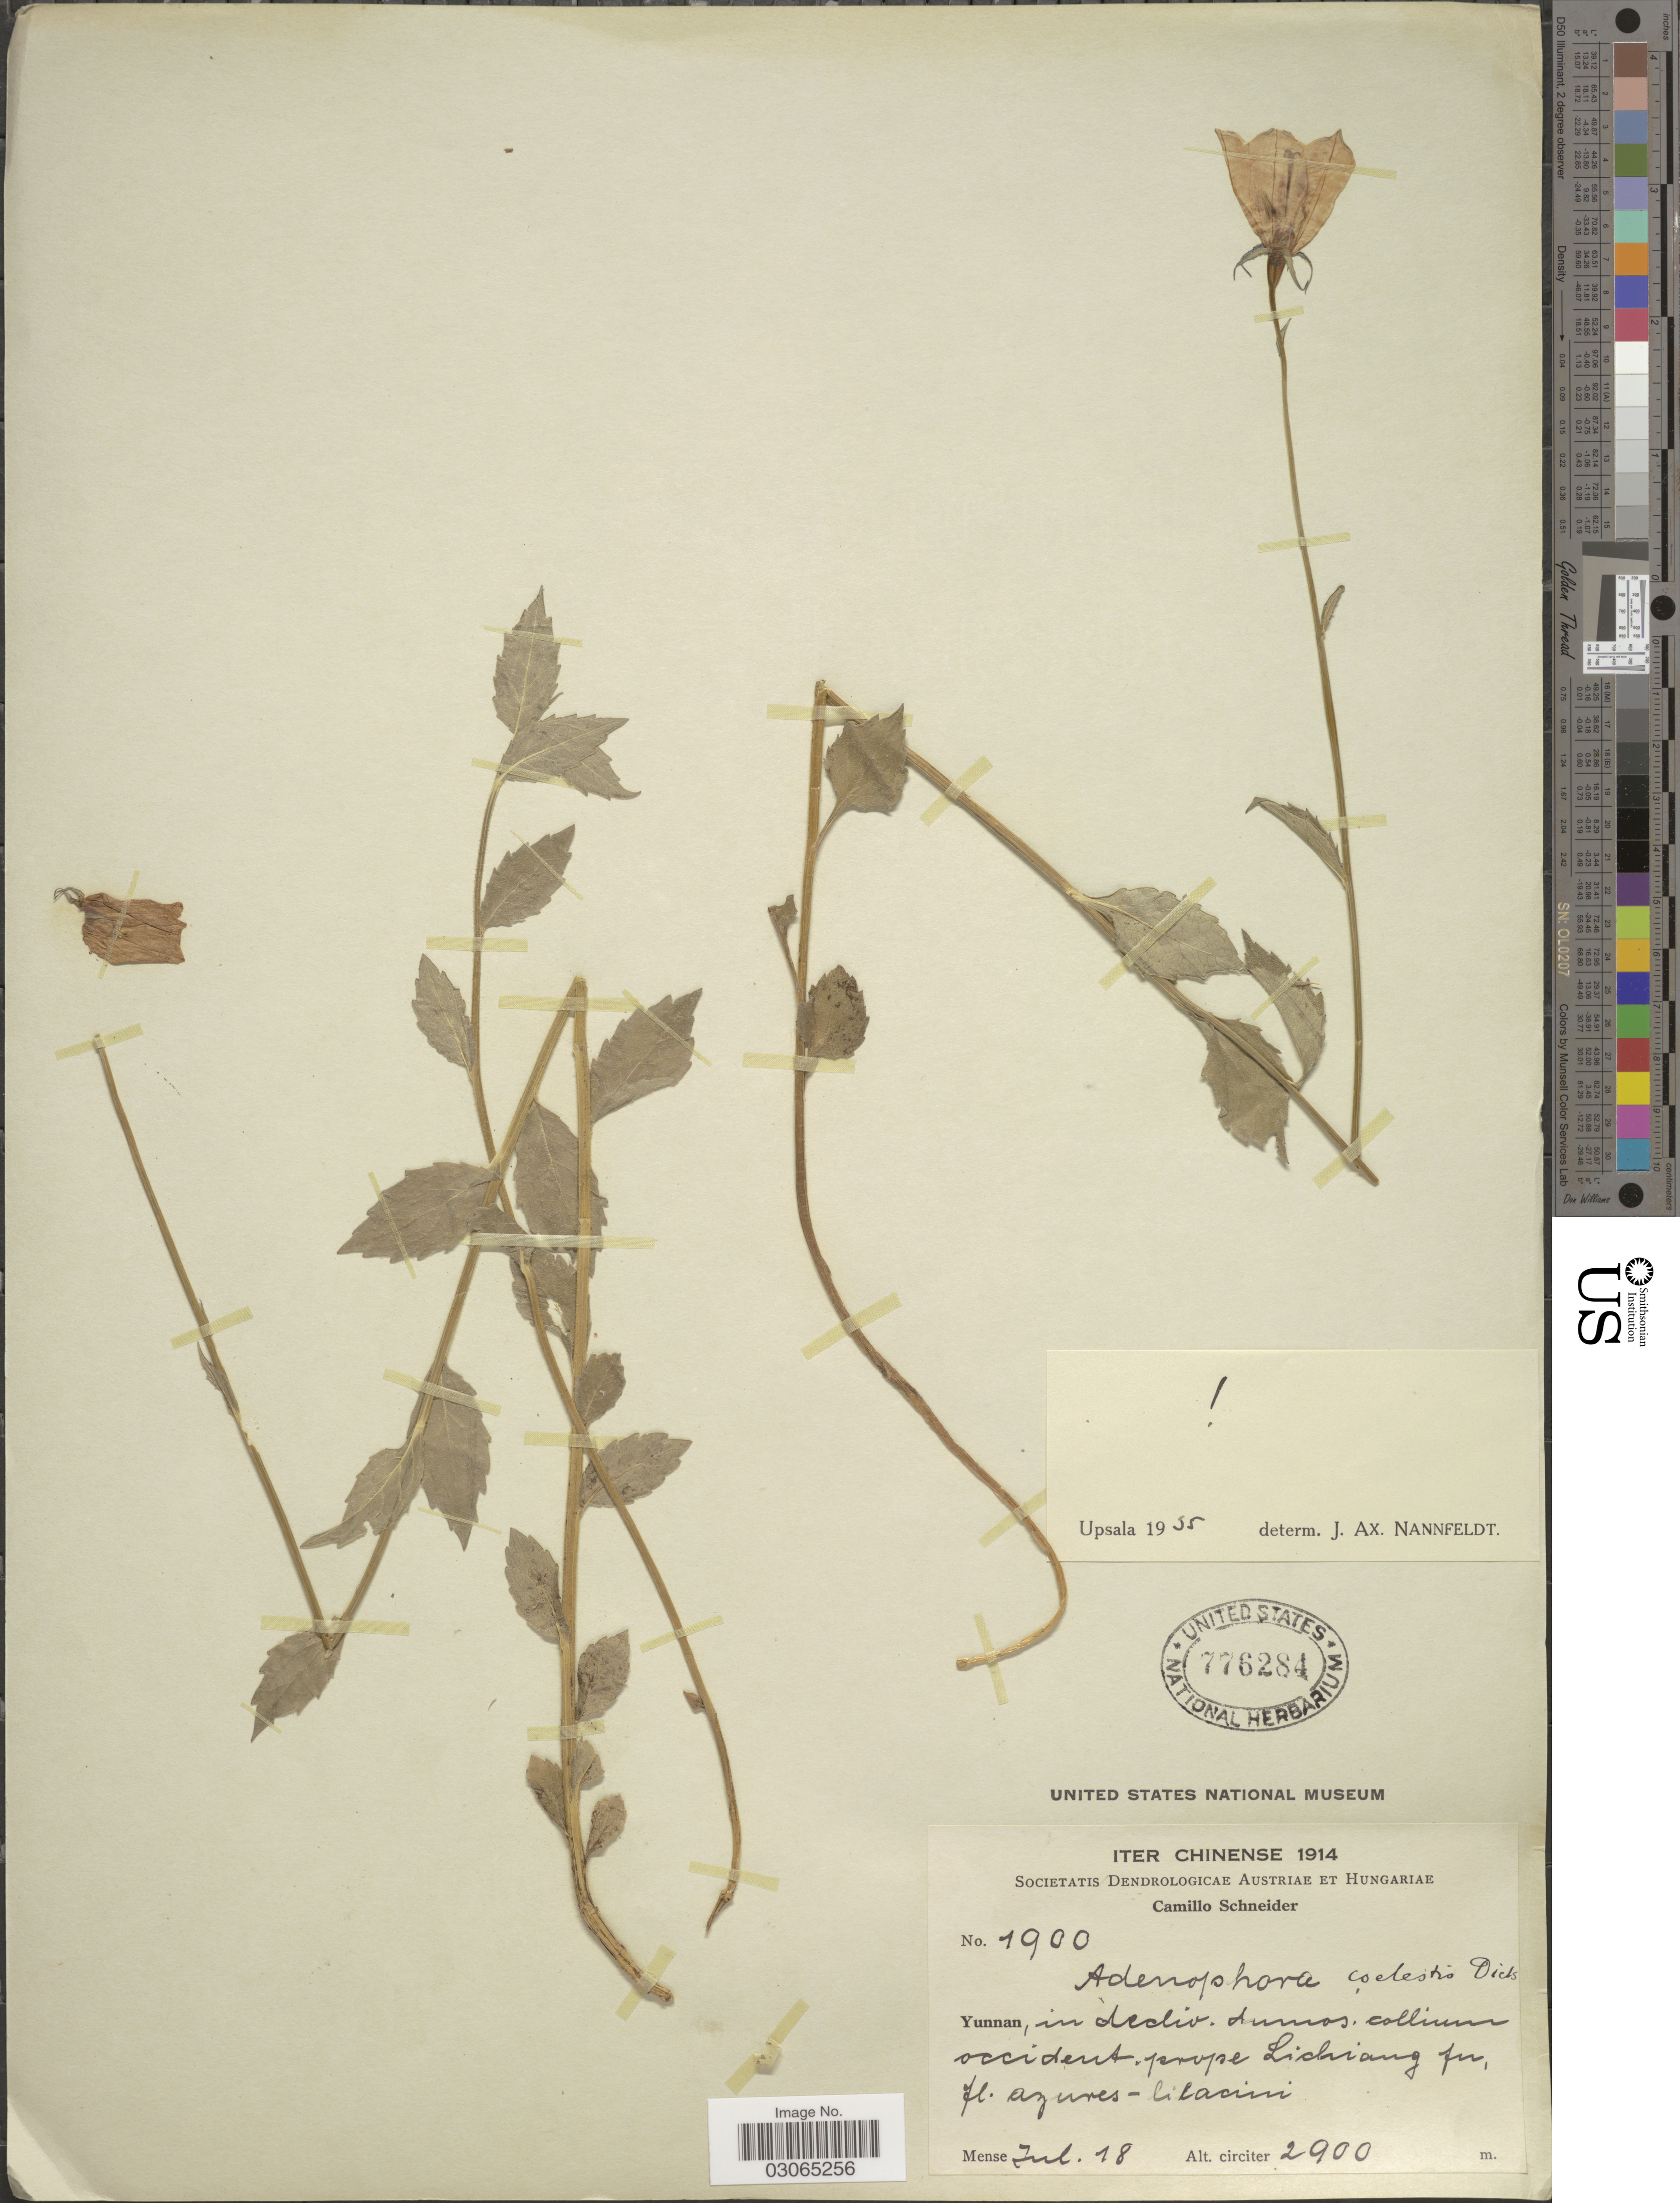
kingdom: Plantae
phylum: Tracheophyta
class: Magnoliopsida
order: Asterales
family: Campanulaceae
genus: Adenophora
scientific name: Adenophora coelestis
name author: Diels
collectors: C. K. Schneider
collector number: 1900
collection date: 1914-07-18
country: China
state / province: Yunnan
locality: In decliv. dumos. collium occident. prope Lichiang fu.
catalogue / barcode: US 776284